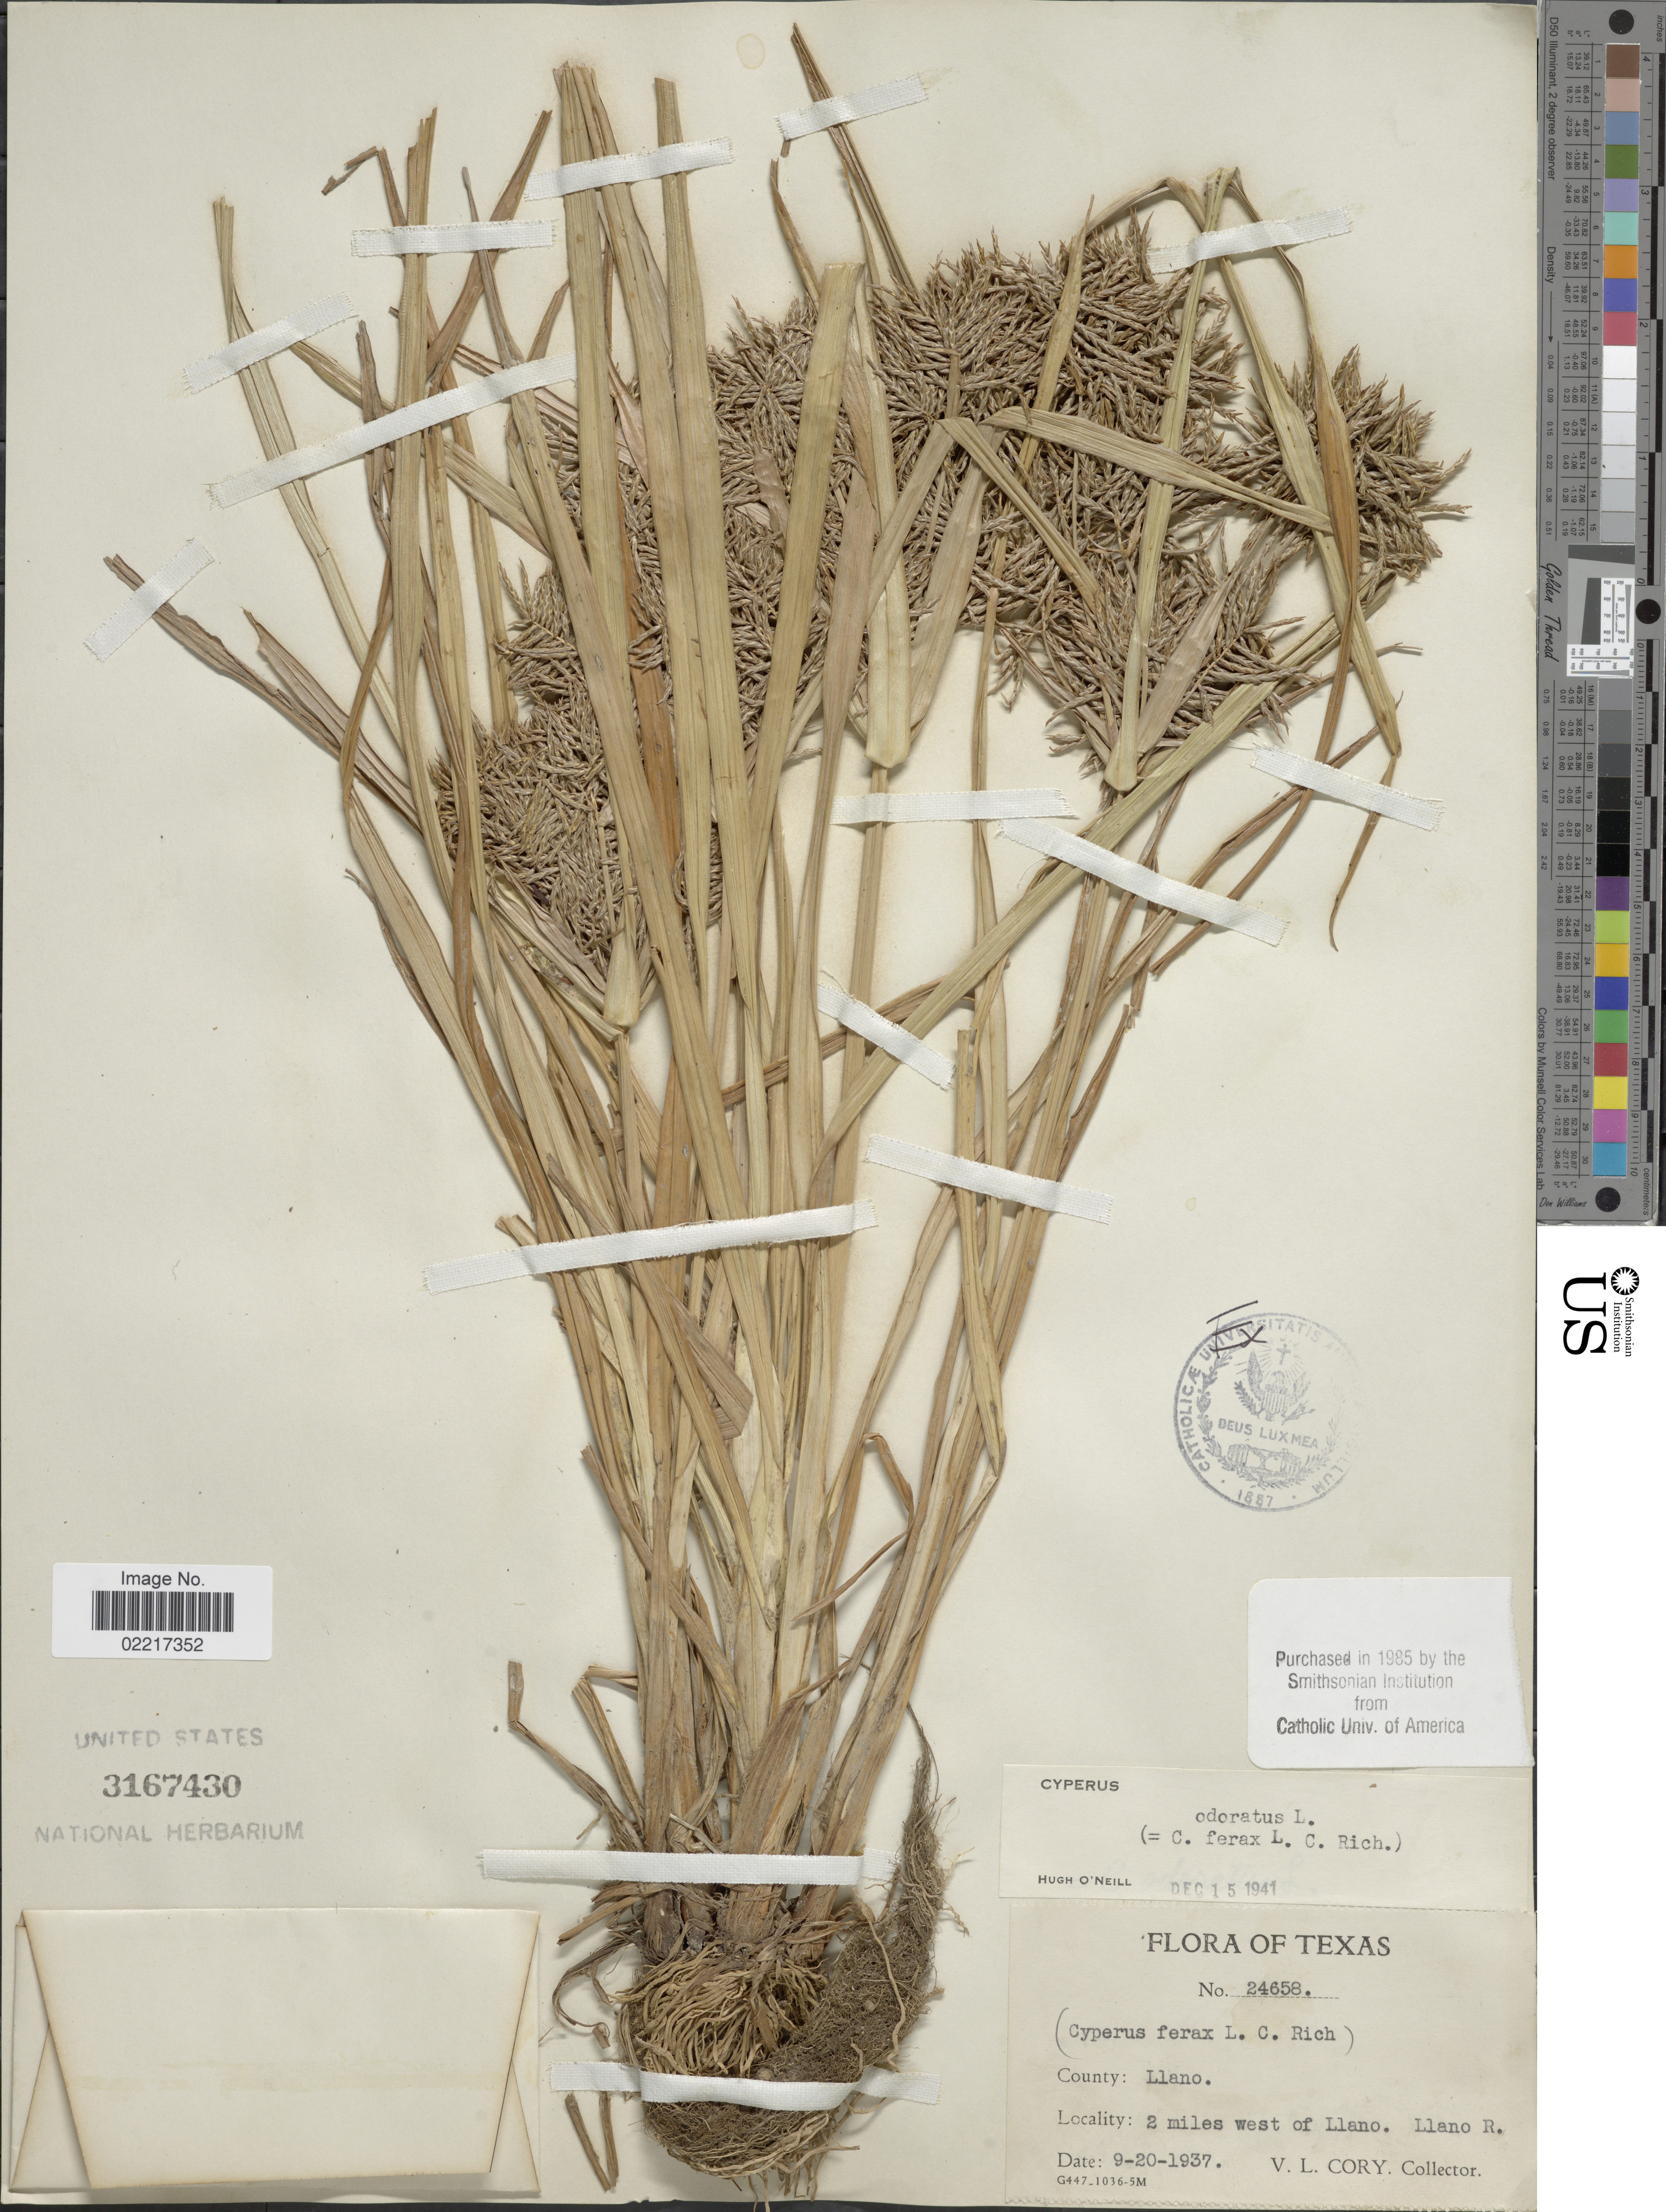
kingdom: Plantae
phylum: Tracheophyta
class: Liliopsida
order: Poales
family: Cyperaceae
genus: Cyperus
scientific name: Cyperus odoratus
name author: L.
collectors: V. Cory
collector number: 24658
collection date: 1937-09-20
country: United States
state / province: Texas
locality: County: Llano, 2 miles west of Llano. Llano R.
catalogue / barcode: US 3167430